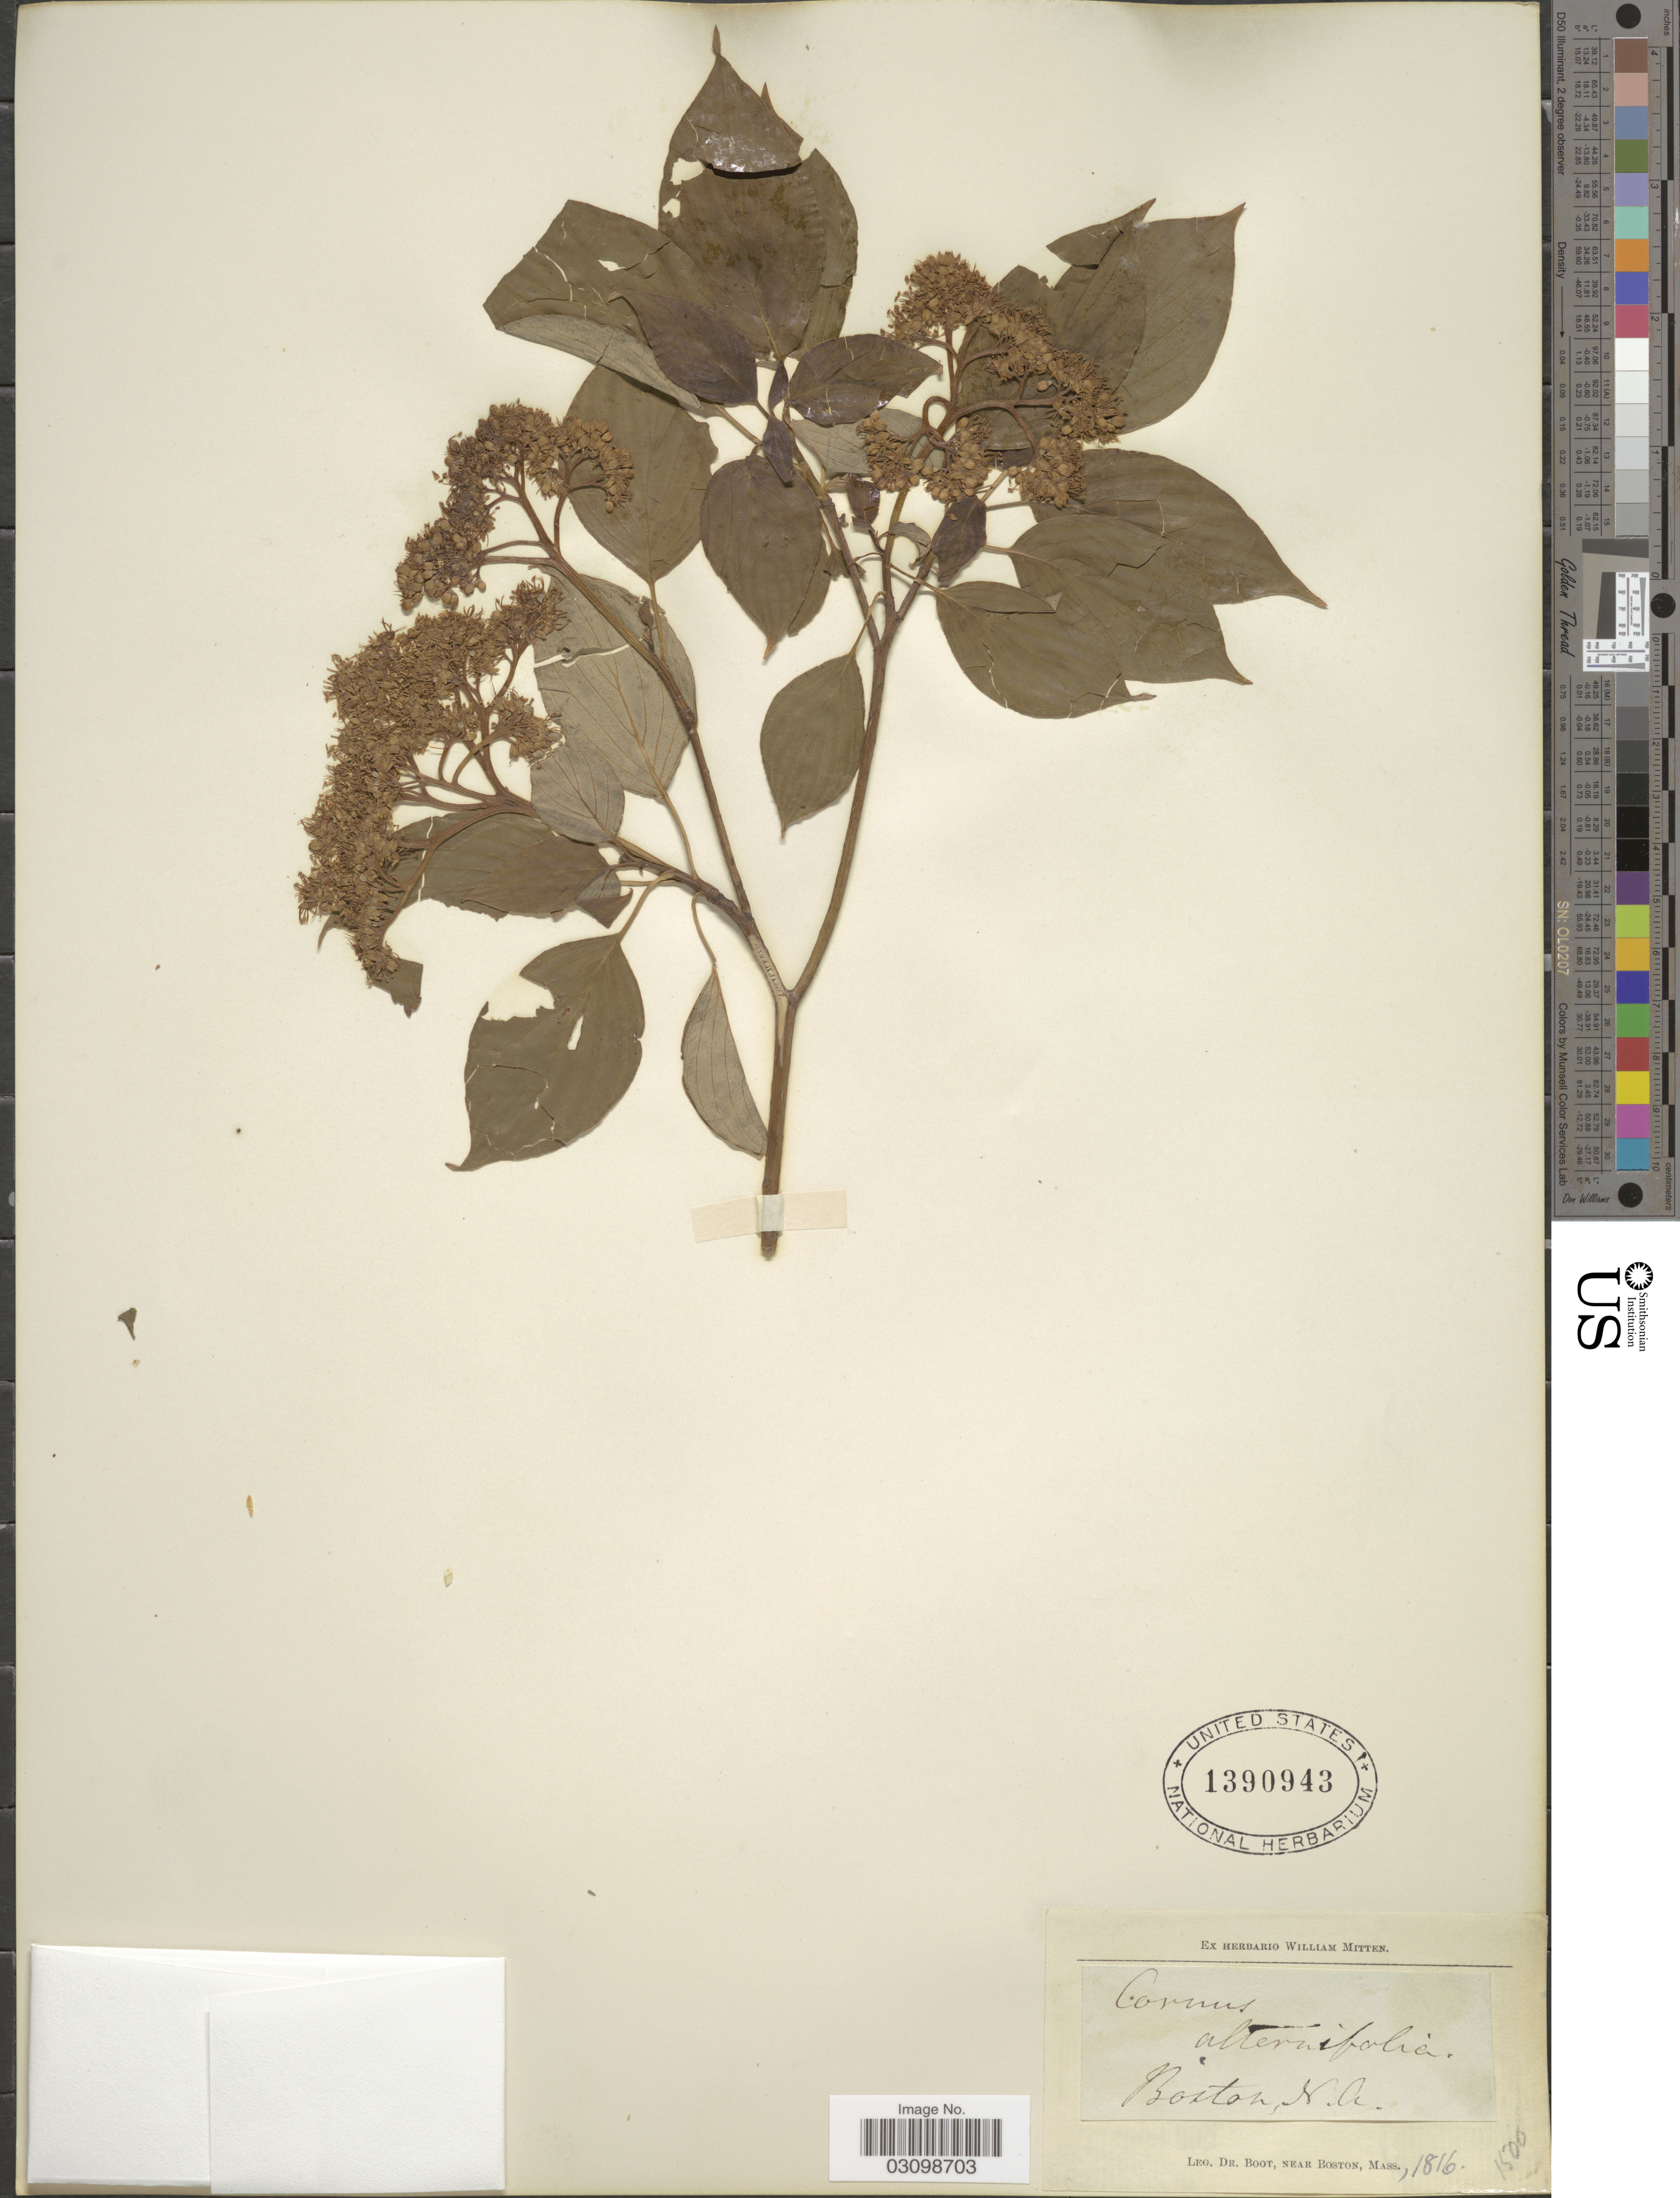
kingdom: Plantae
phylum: Tracheophyta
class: Magnoliopsida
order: Cornales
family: Cornaceae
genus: Cornus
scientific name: Cornus alternifolia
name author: L.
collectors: Boot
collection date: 1816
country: United States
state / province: Massachusetts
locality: Boston, M.A.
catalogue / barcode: US 1390943